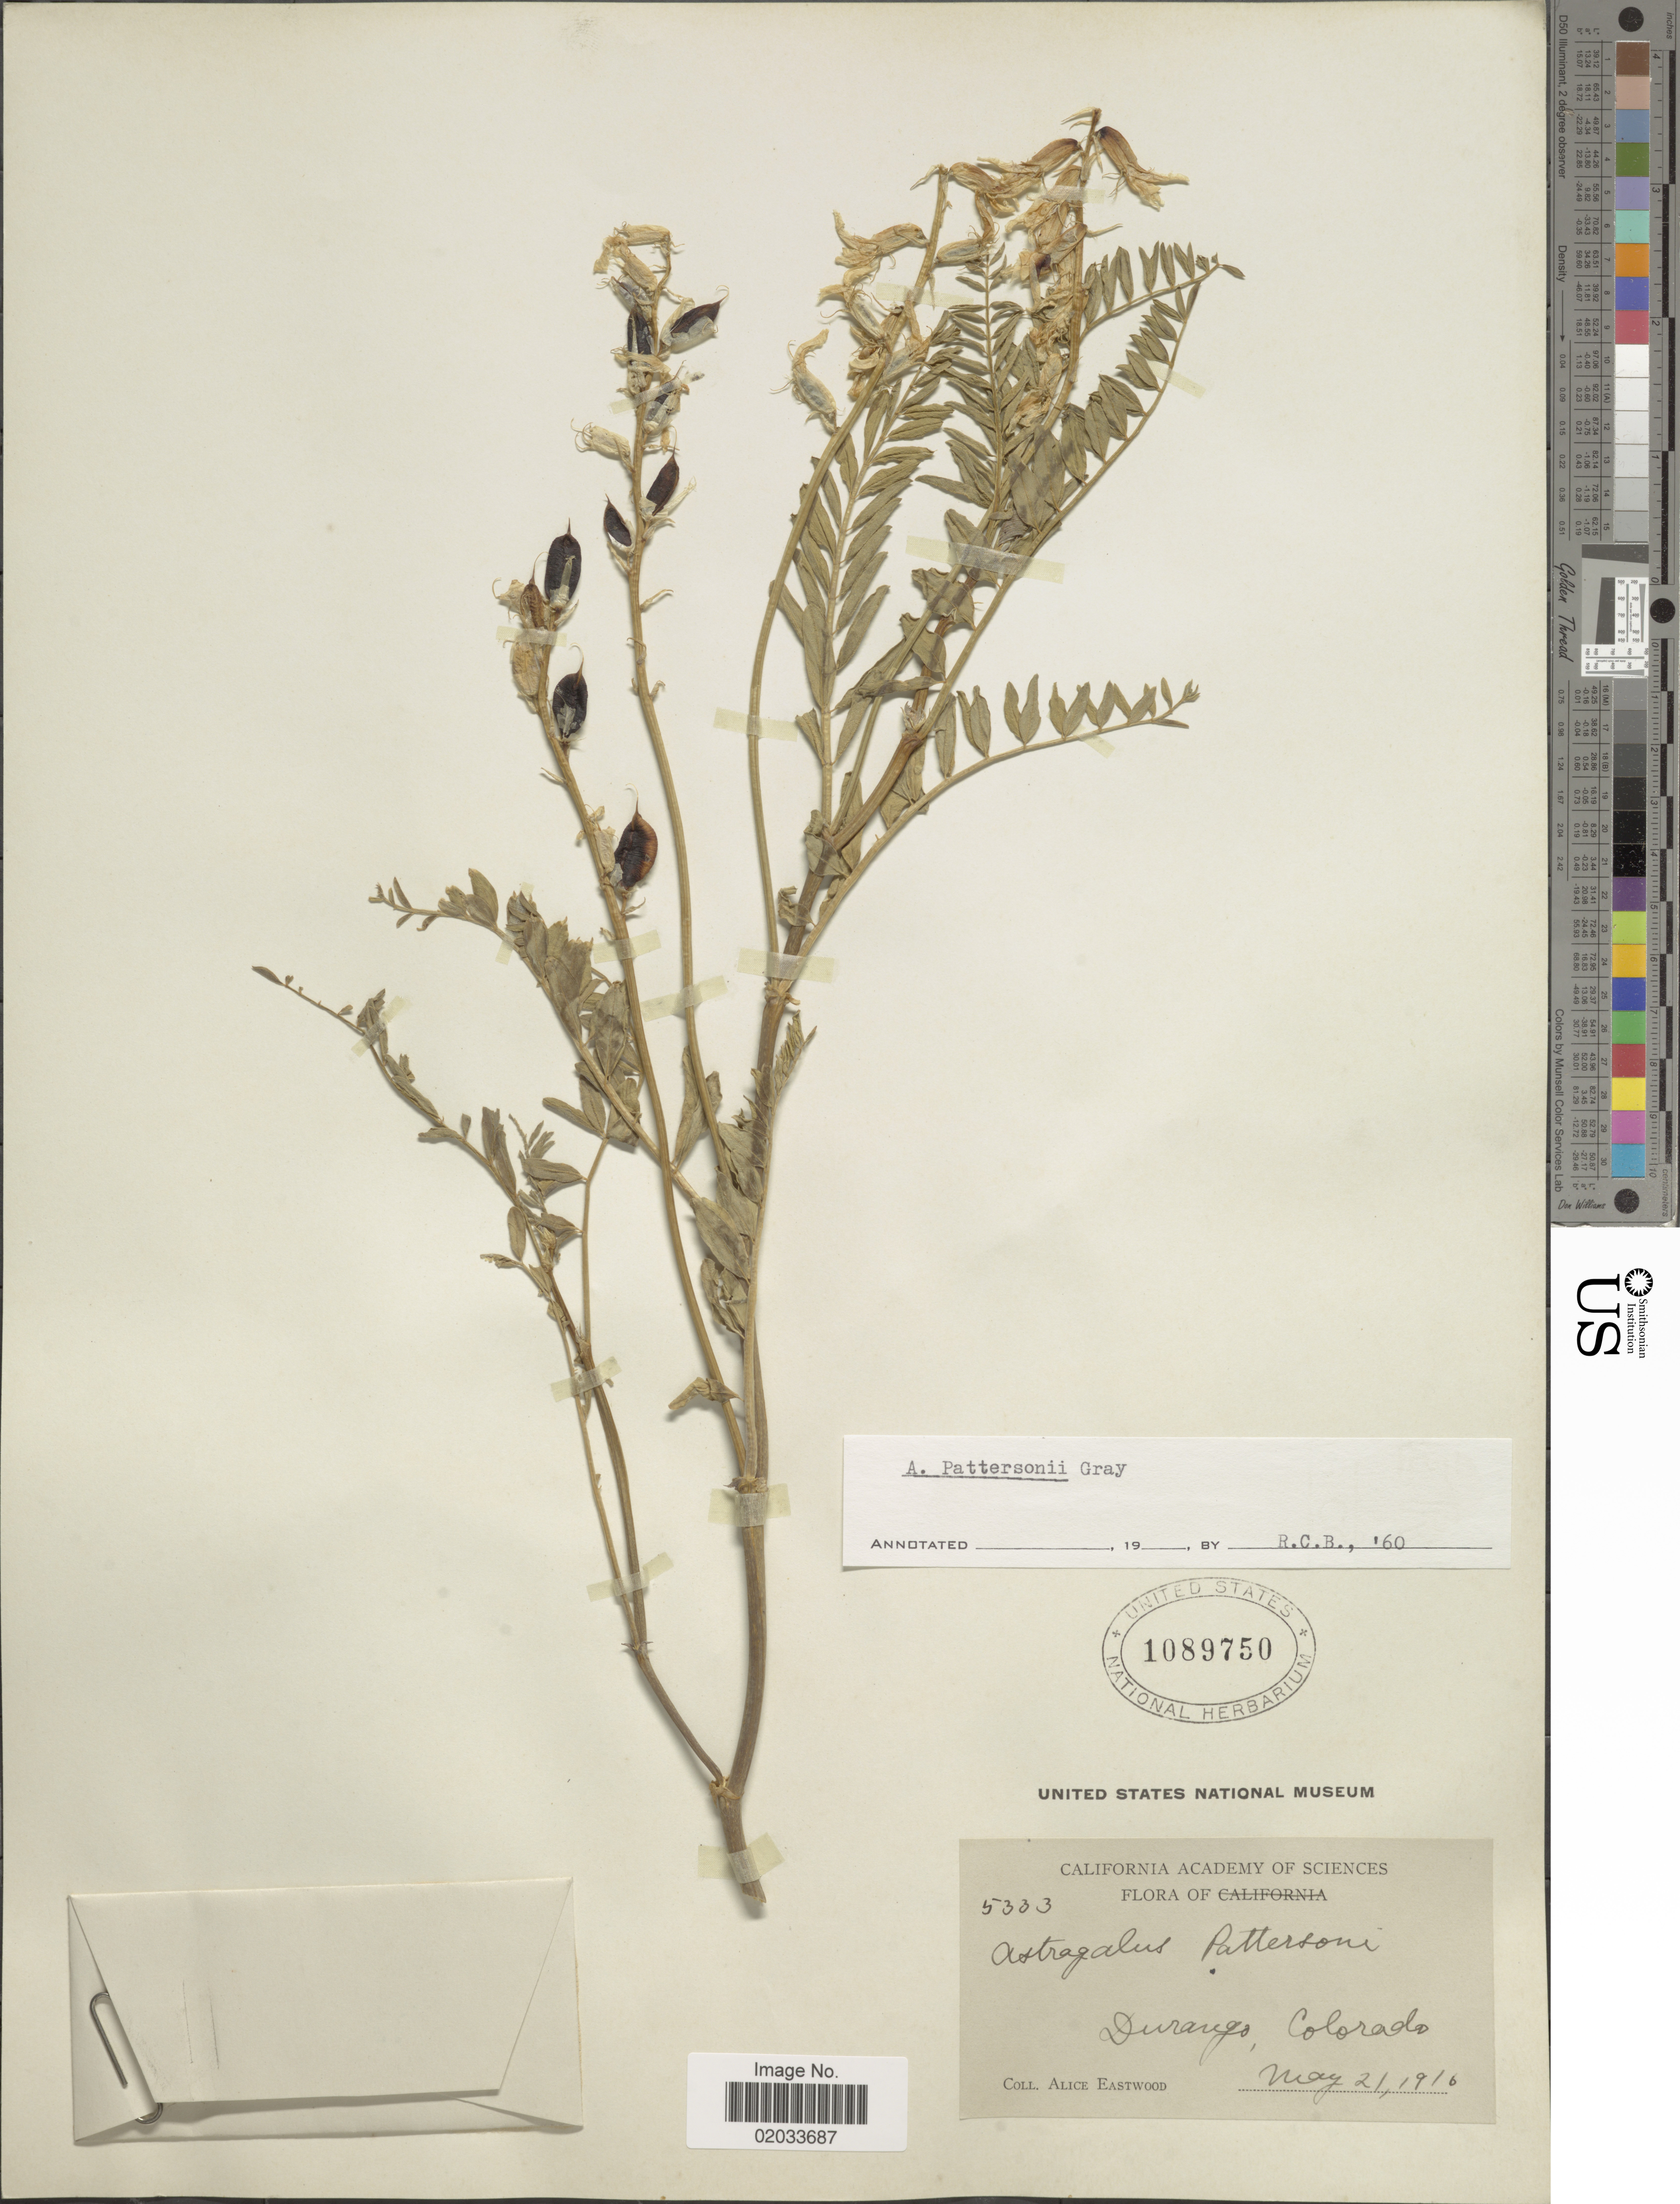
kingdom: Plantae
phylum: Tracheophyta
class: Magnoliopsida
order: Fabales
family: Fabaceae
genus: Astragalus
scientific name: Astragalus pattersonii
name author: (A. Gray) A. Gray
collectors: A. Eastwood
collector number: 5333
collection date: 1916-05-21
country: United States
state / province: Colorado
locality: Durango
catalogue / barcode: US 1089750